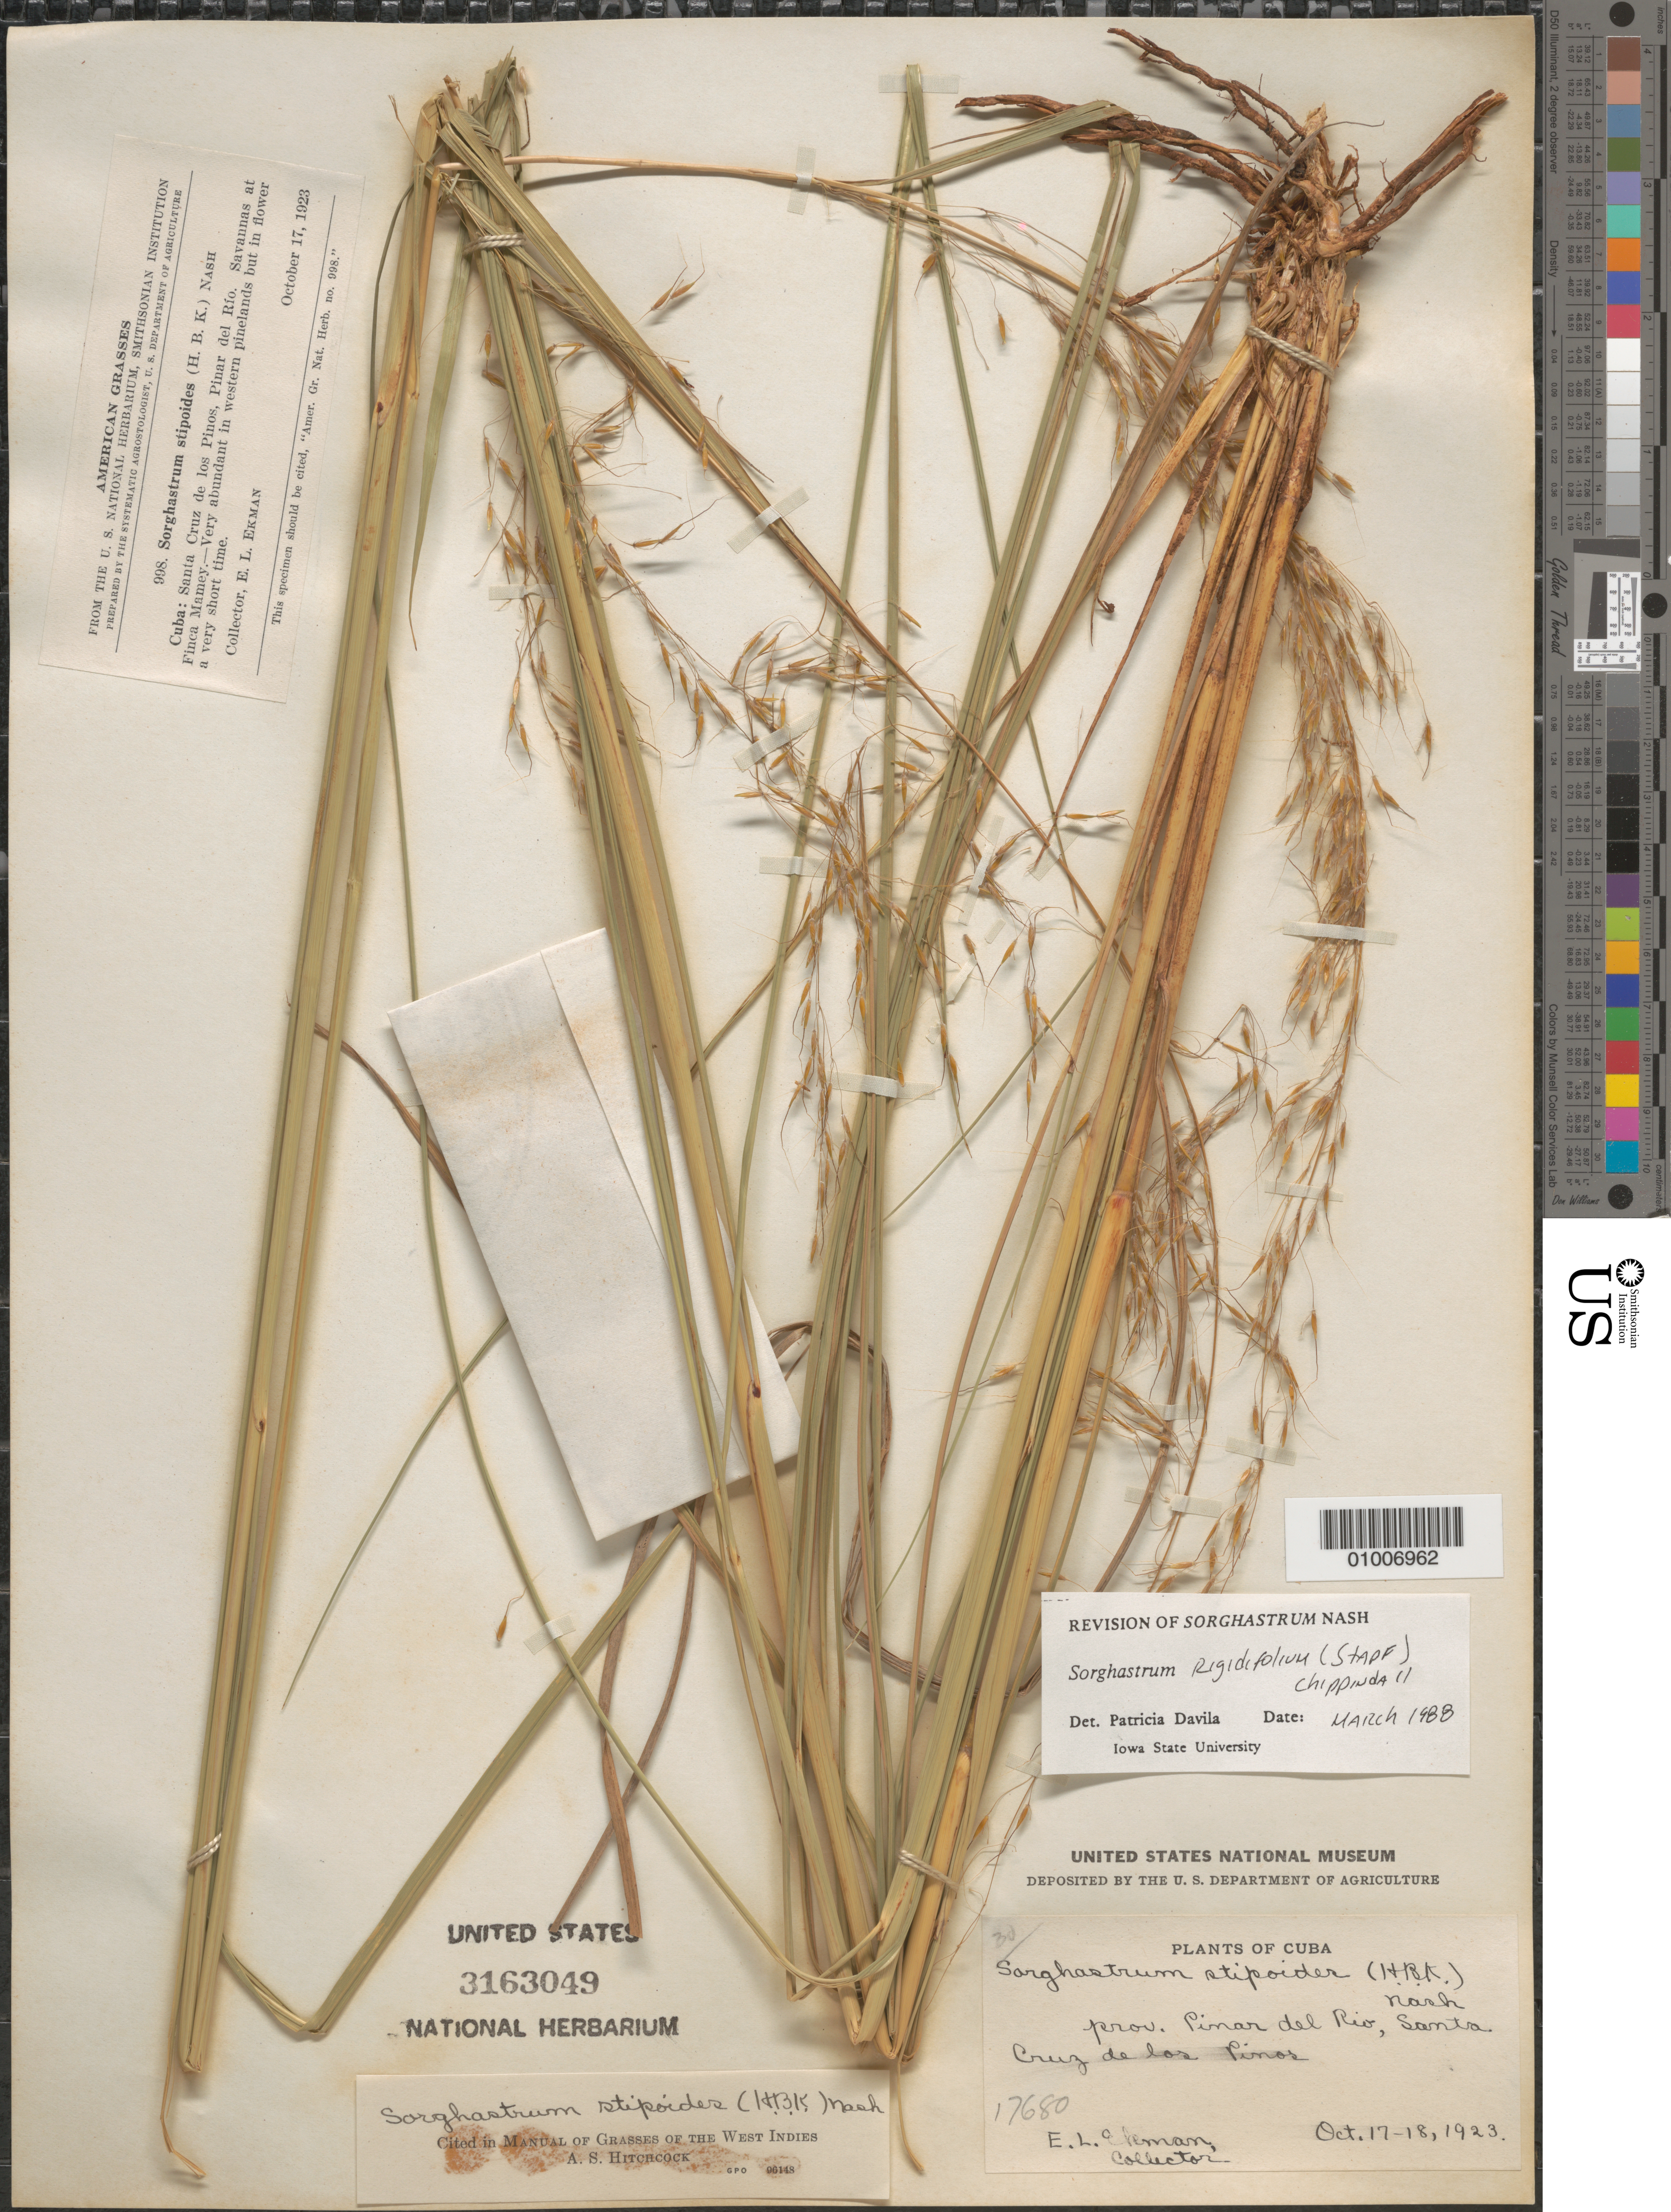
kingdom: Plantae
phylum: Tracheophyta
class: Liliopsida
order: Poales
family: Poaceae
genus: Sorghastrum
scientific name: Sorghastrum stipoides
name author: (Kunth) Nash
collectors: E. L. Ekman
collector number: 17680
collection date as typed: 17 Oct 1923 to 18 Oct 1923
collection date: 1923-10-17/1923-10-18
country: Cuba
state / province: Pinar del Rio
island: Cuba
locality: Santa Cruz de los Pinos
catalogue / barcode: US 3163049